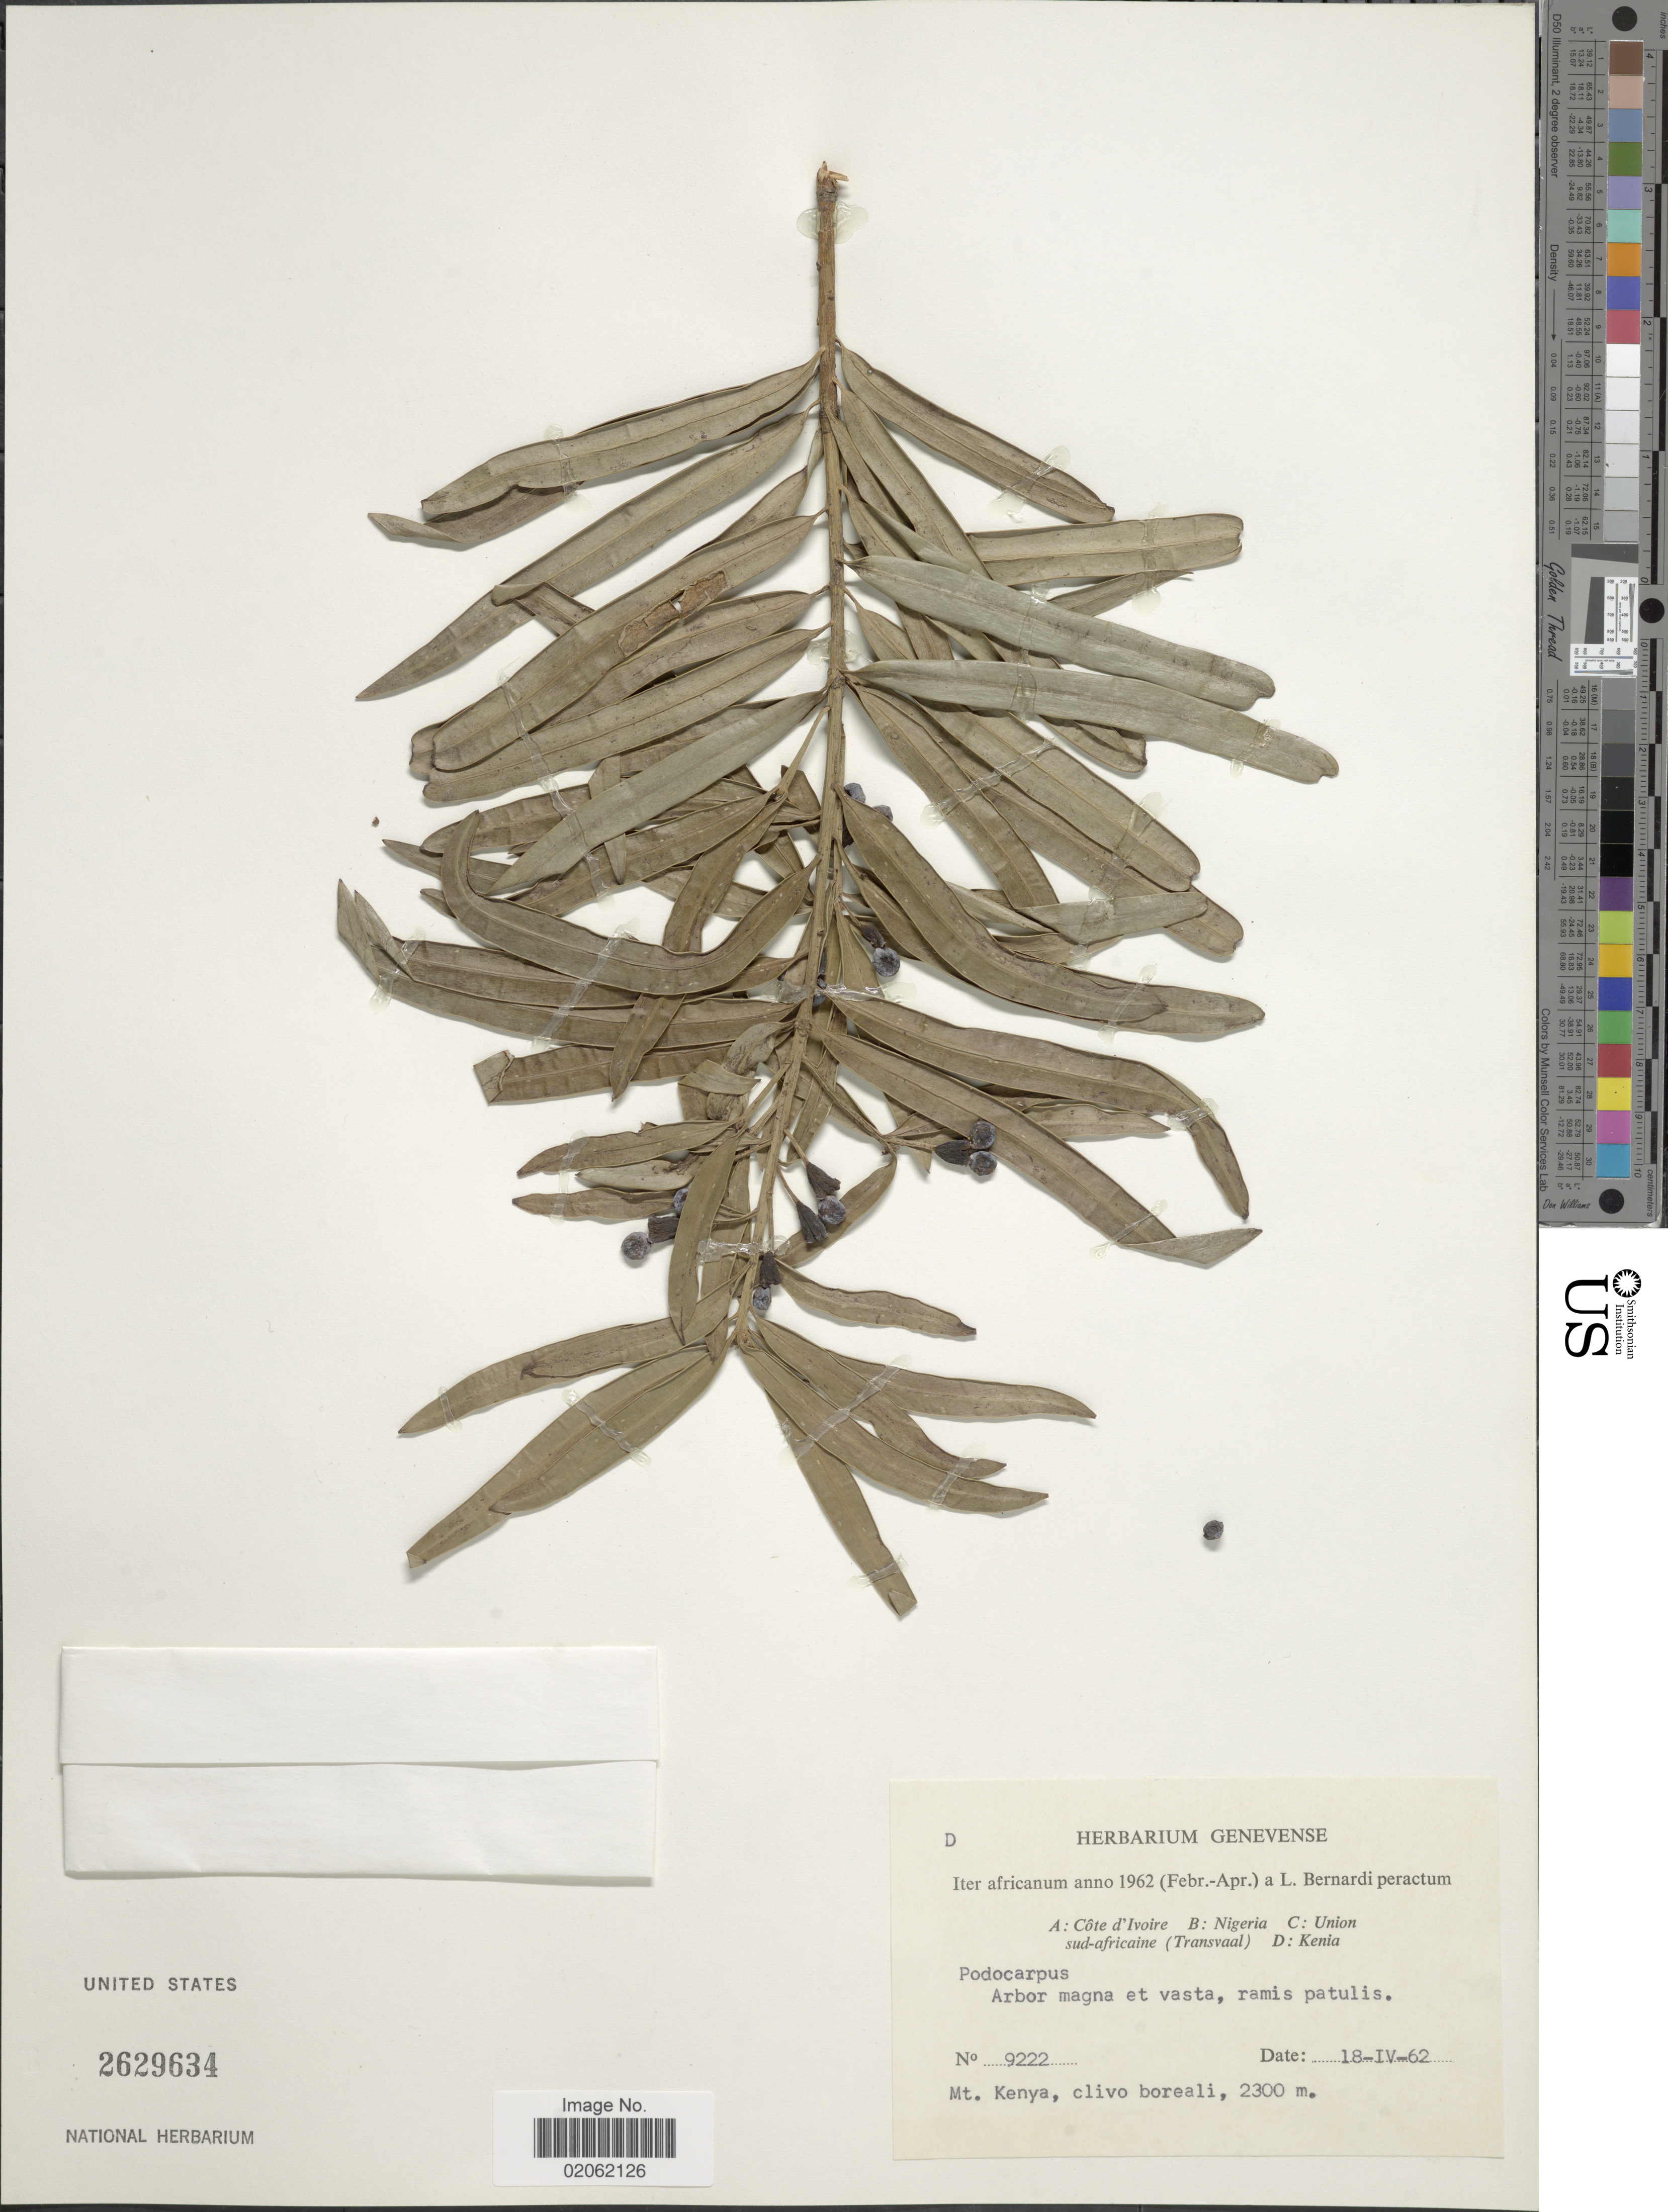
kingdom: Plantae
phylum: Tracheophyta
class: Pinopsida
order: Pinales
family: Podocarpaceae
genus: Podocarpus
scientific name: Podocarpus milanjianus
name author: Rendle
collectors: L. Bernardi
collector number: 9222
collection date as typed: Transcribed d/m/y: 18/4/62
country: Kenya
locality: Mt Kenya, clivo boreali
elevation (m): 2300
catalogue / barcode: US 2629634